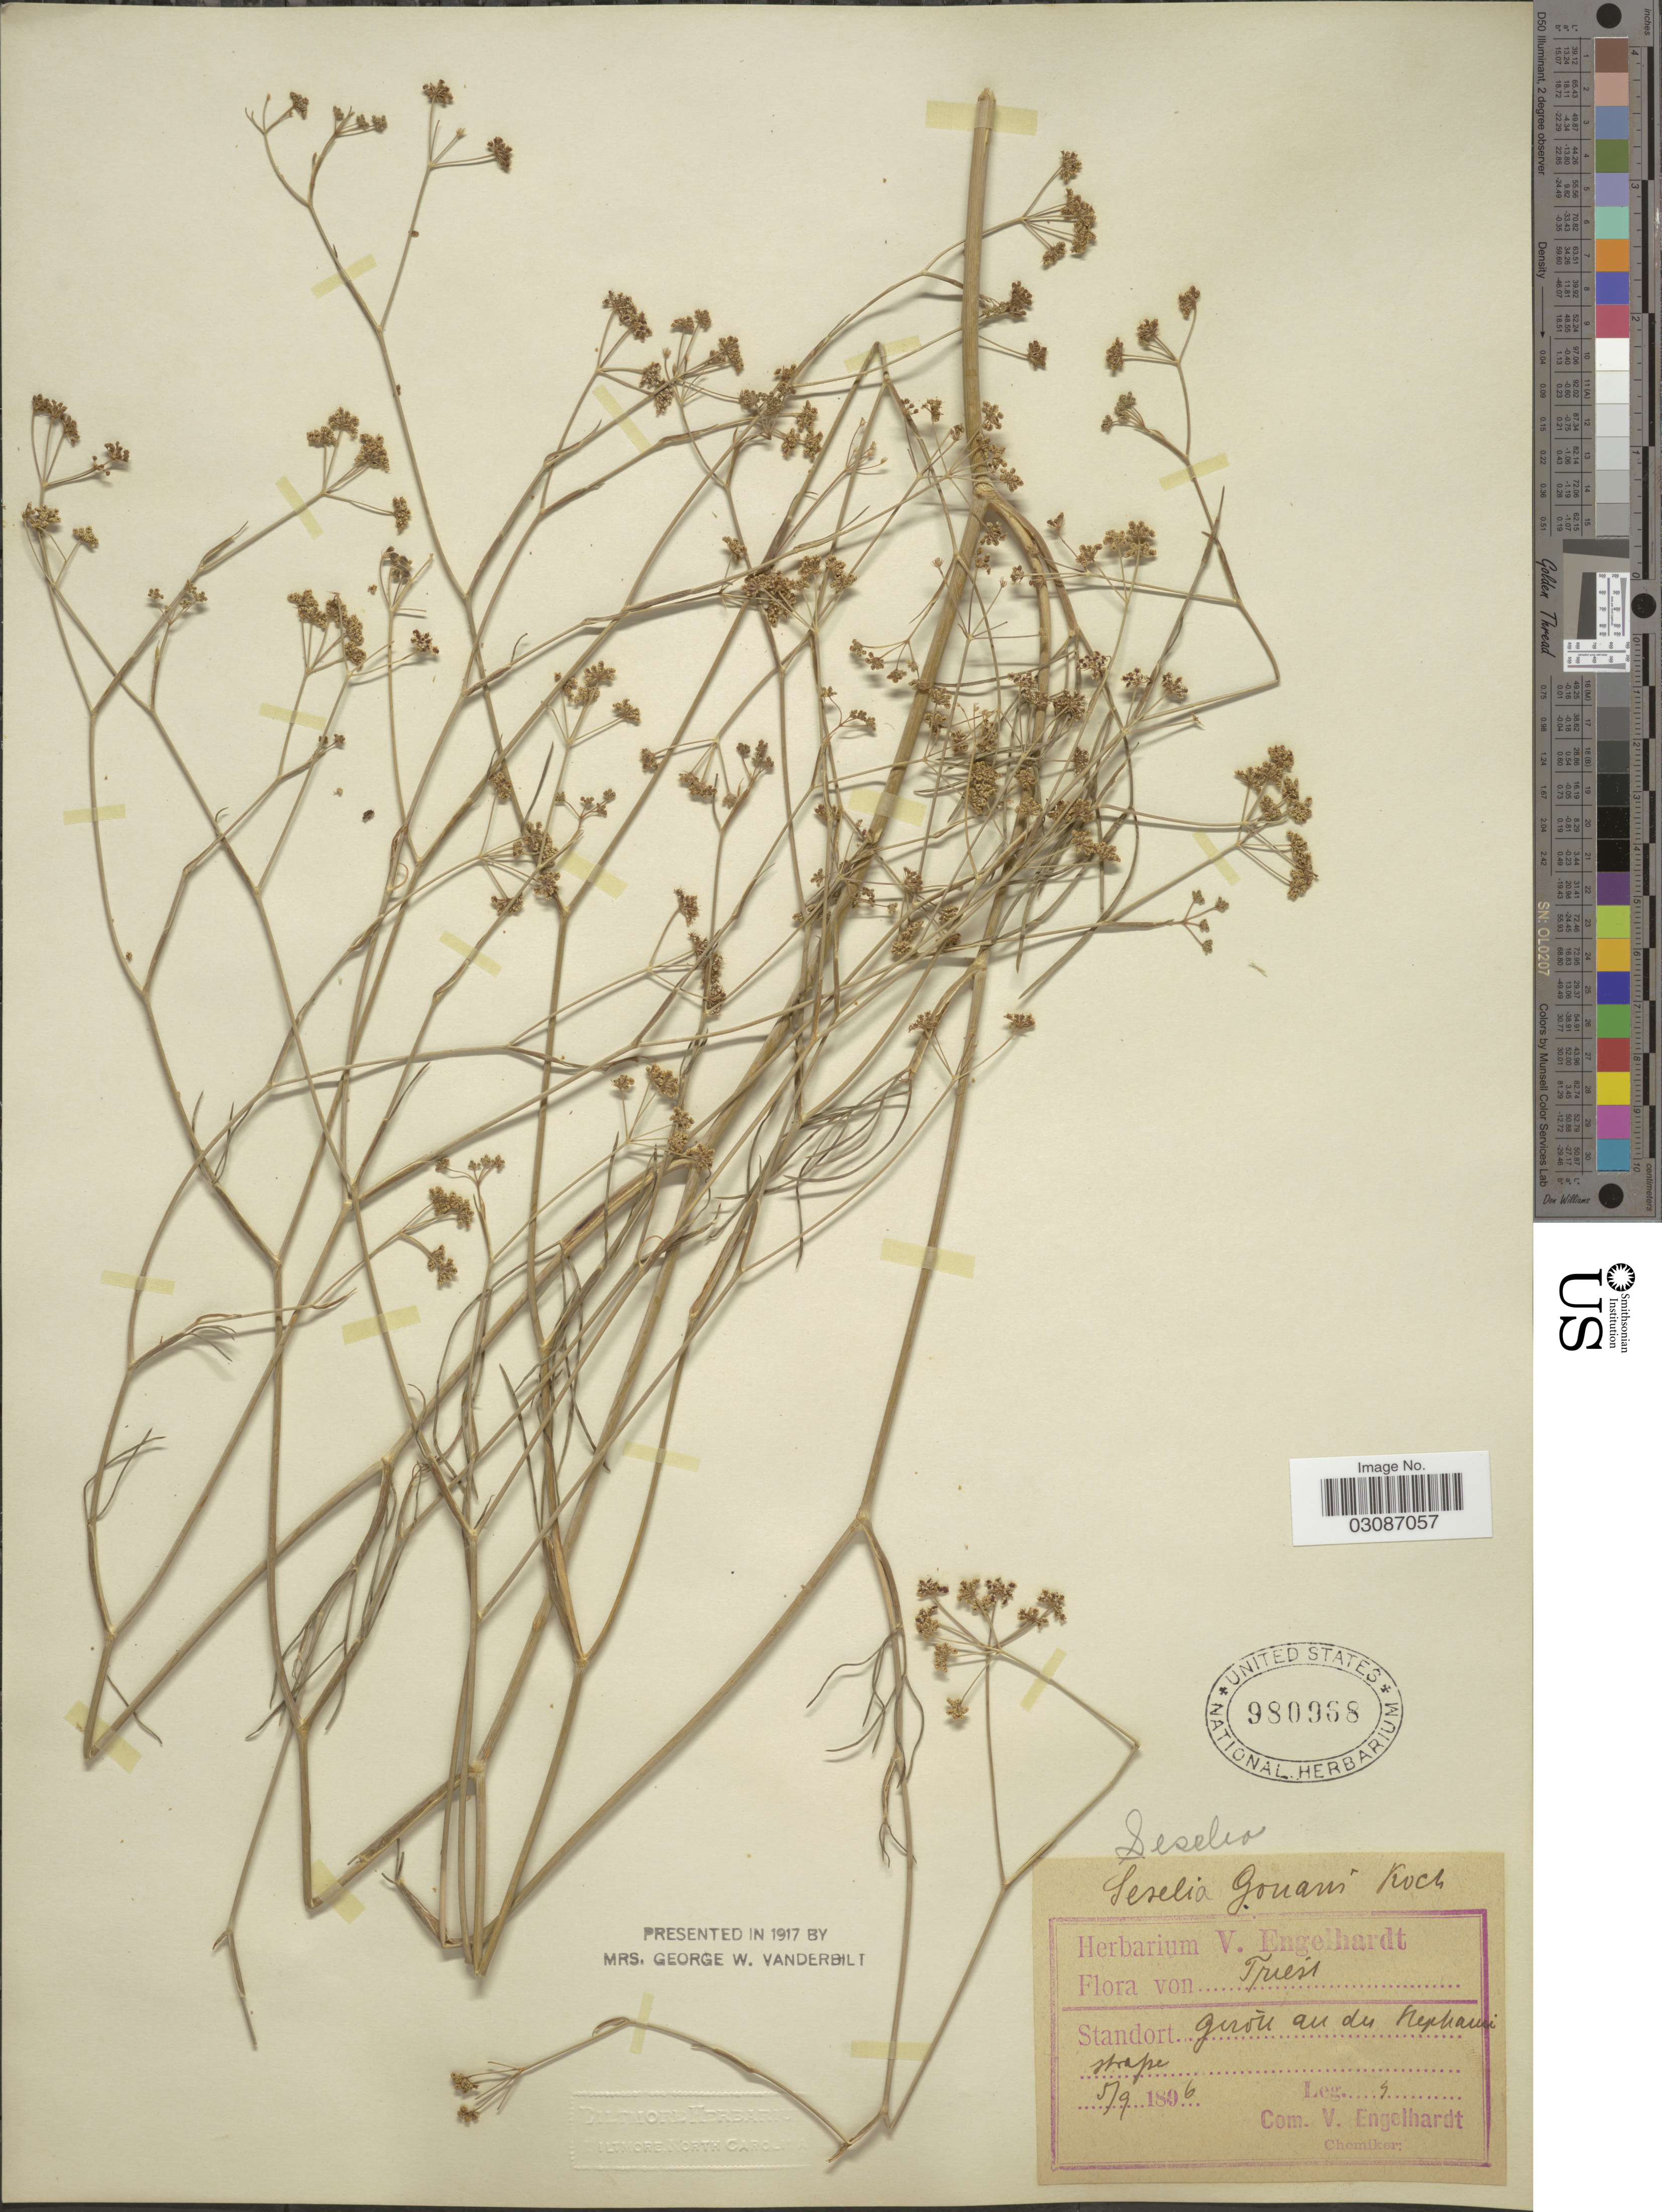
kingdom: Plantae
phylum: Tracheophyta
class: Magnoliopsida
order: Apiales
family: Apiaceae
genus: Seseli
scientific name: Seseli gouanii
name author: W.D.J. Koch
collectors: V. Engelhardt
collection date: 1896-09-05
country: Italy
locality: Triest. Gerou au des Nephami strape. [interpreted]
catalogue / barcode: US 980968